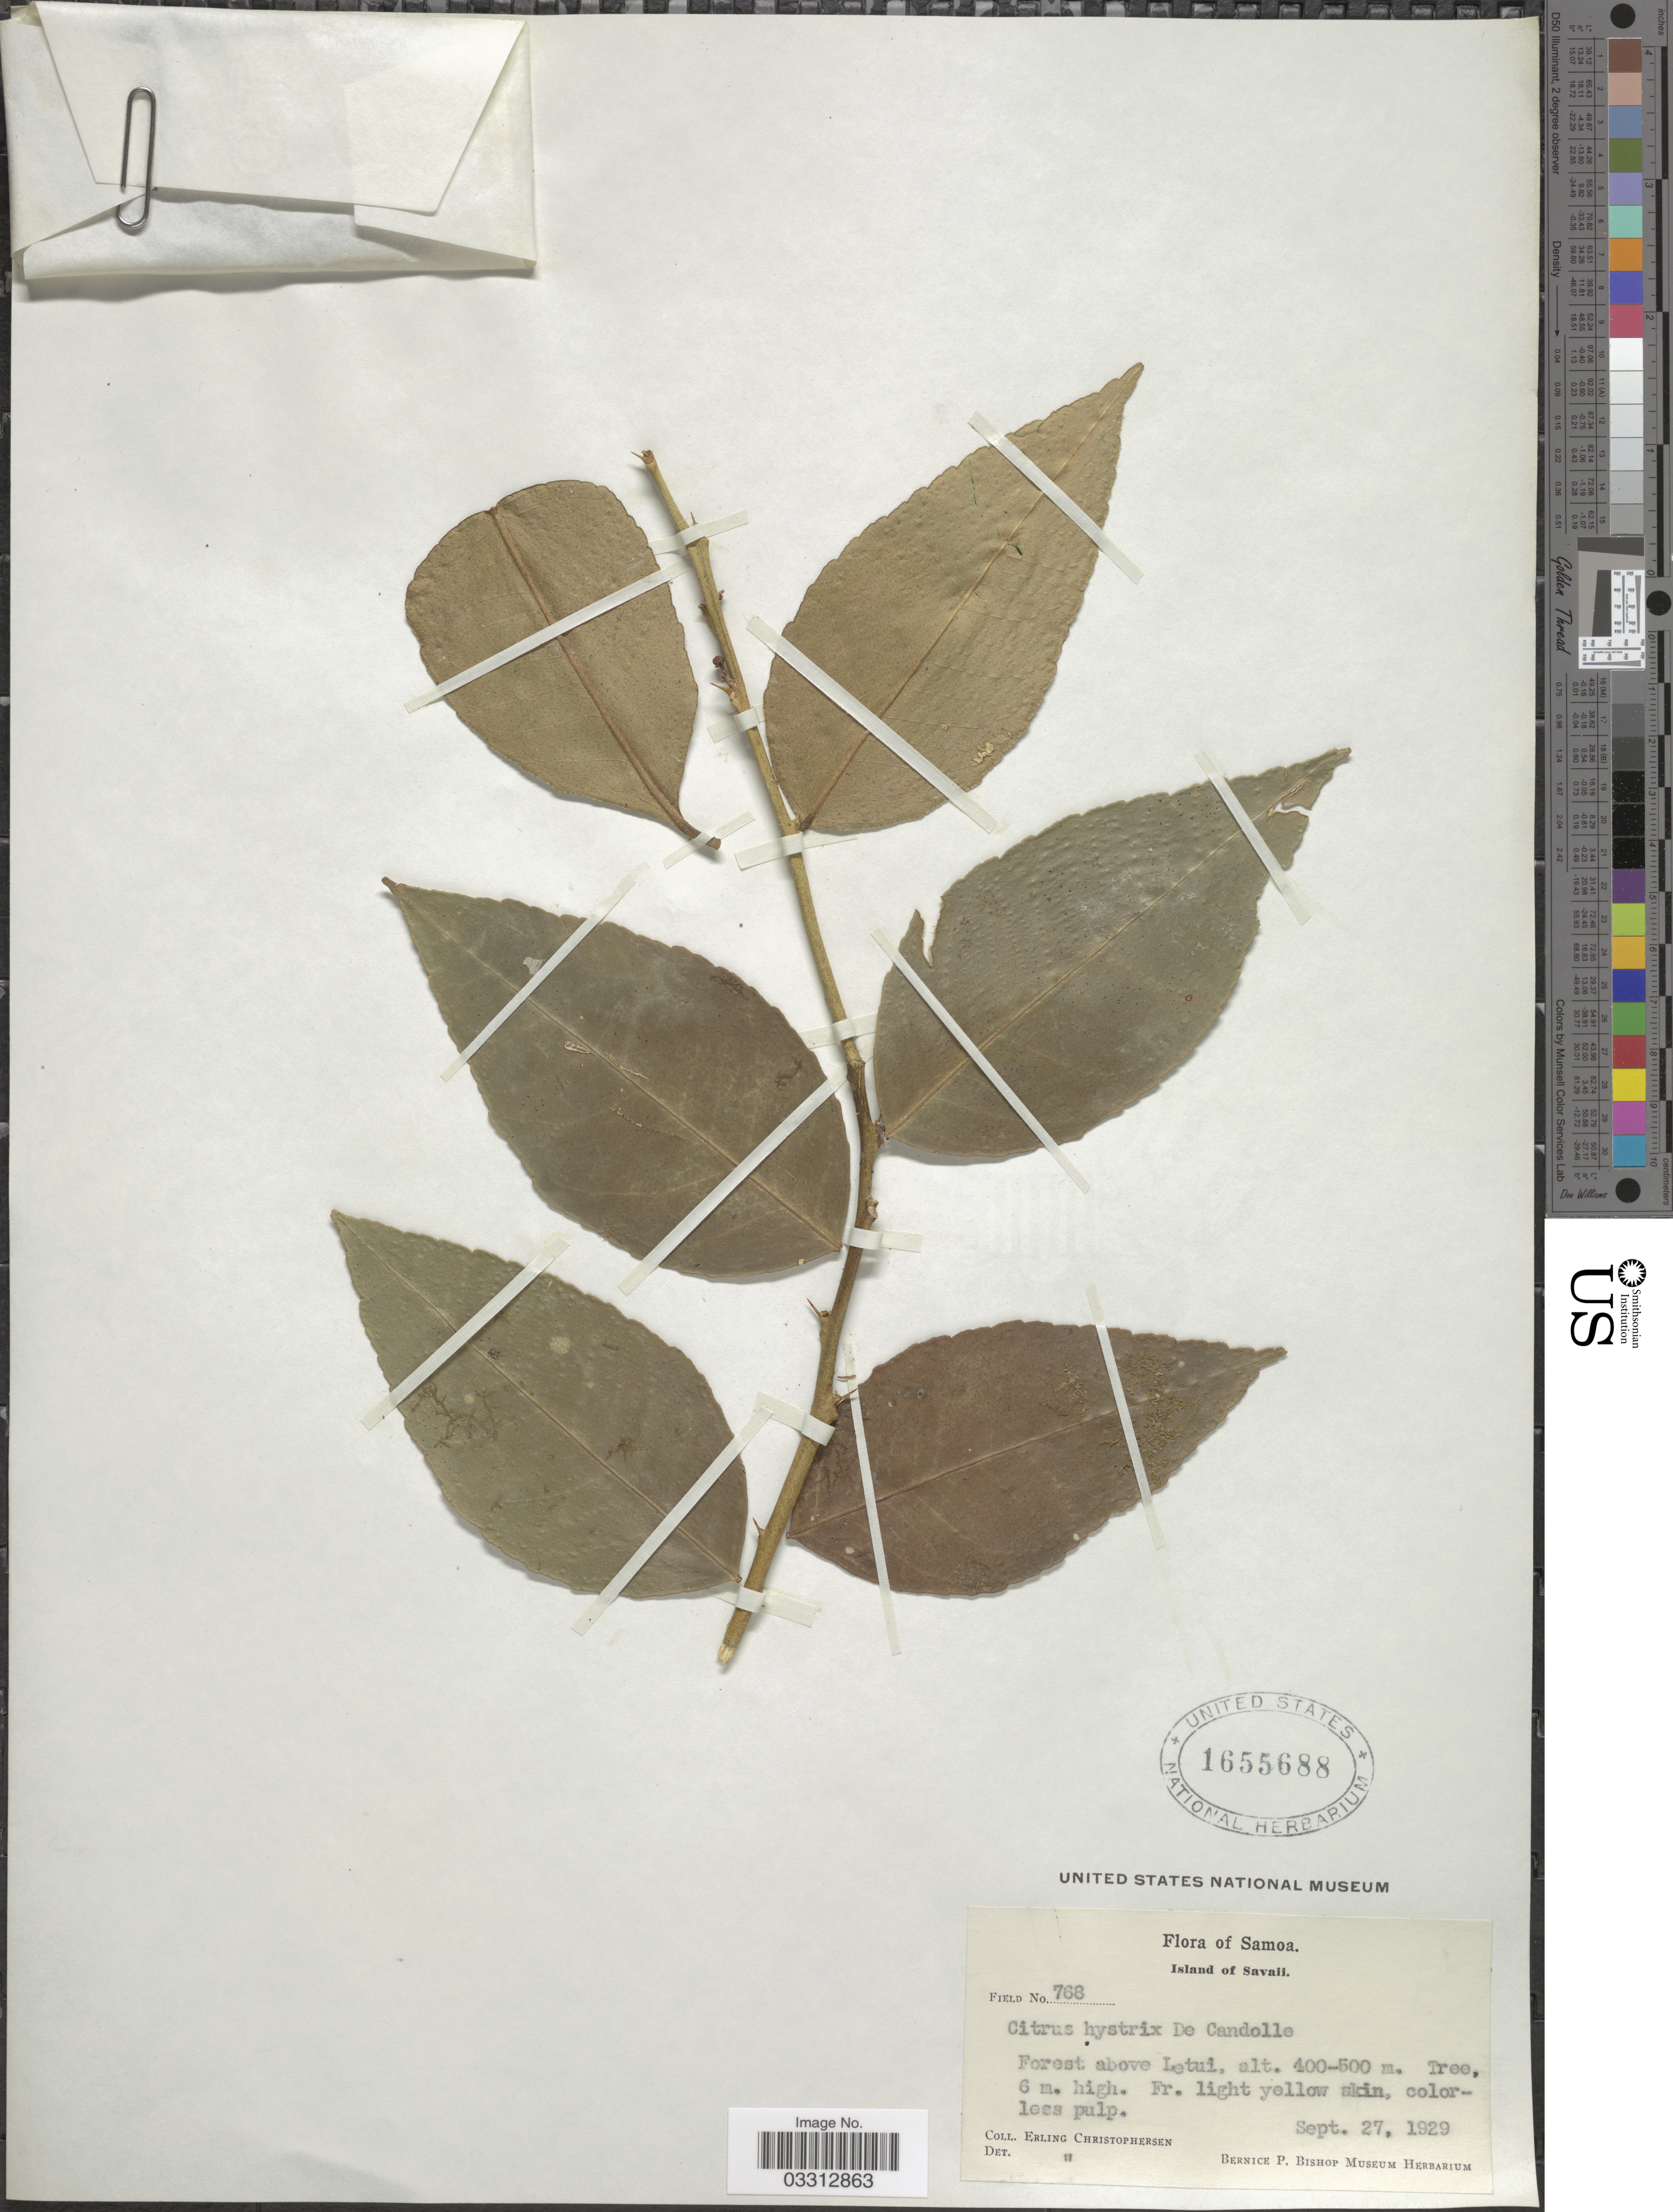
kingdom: Plantae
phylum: Tracheophyta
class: Magnoliopsida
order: Sapindales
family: Rutaceae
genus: Citrus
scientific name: Citrus hystrix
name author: DC.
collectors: E. Christophersen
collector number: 768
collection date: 1929-09-27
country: Samoa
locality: Samoa. Savaii. Forest above Letui.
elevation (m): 400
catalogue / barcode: US 1655688